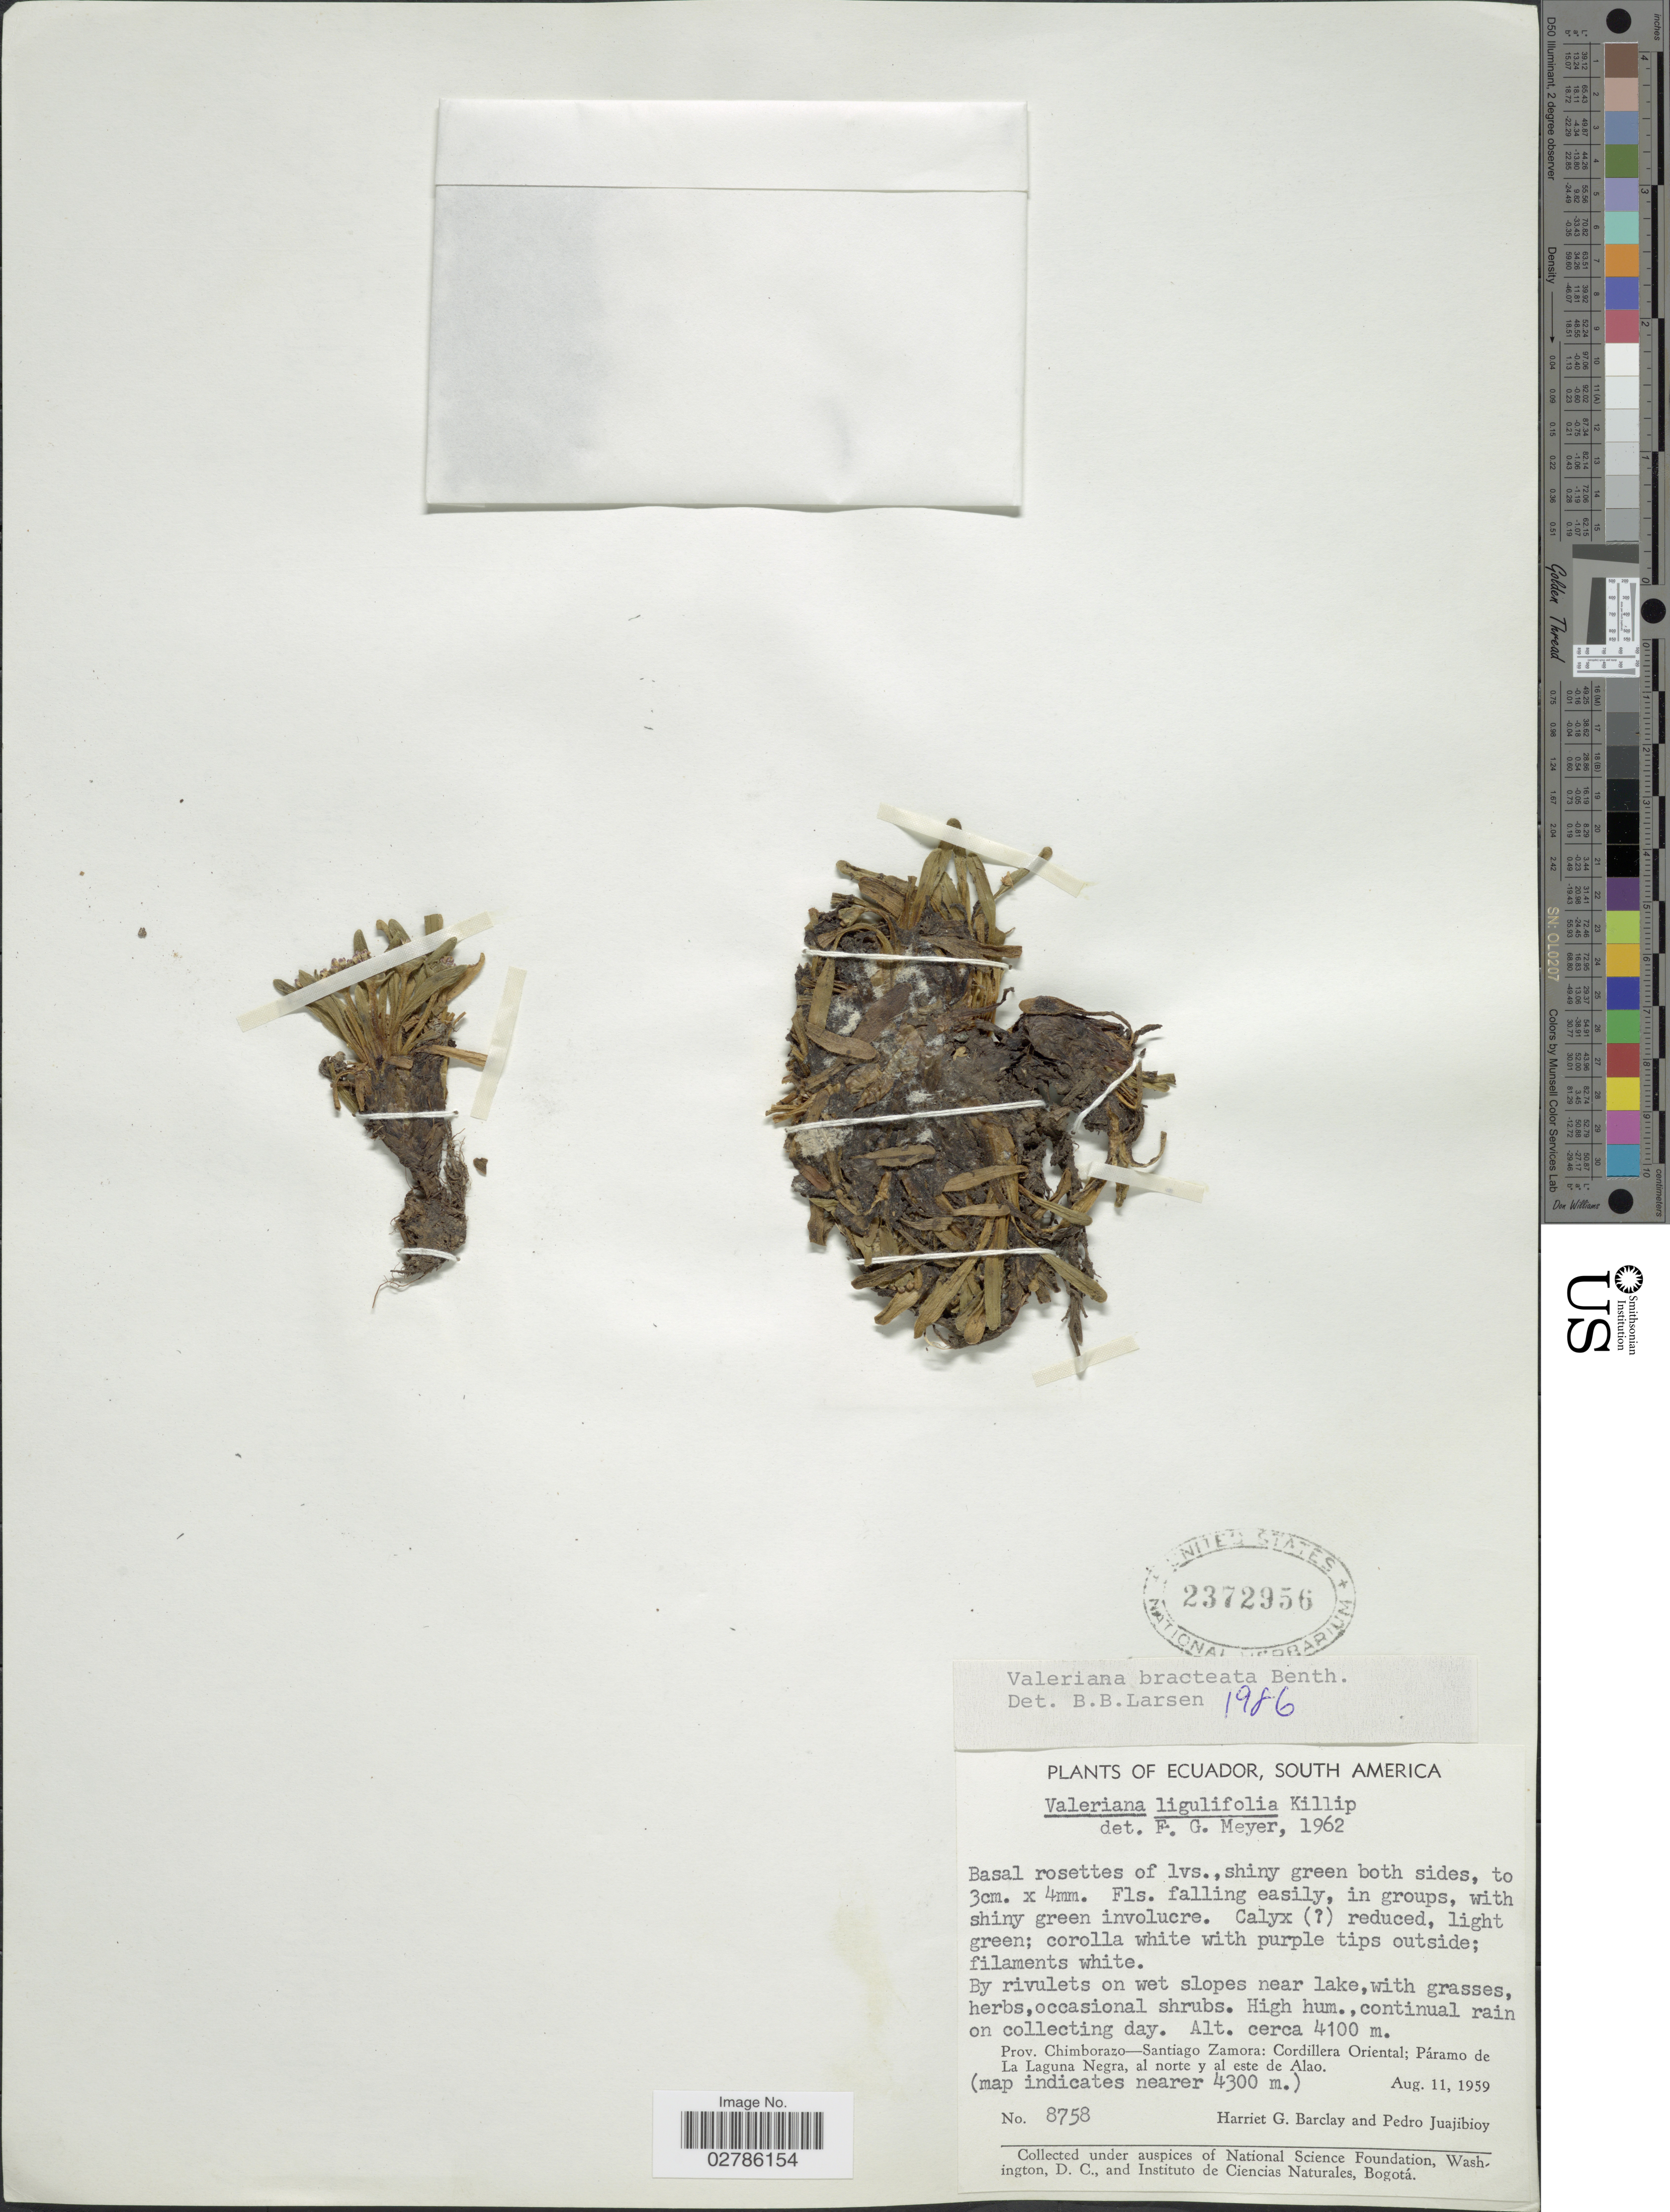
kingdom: Plantae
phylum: Tracheophyta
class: Magnoliopsida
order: Dipsacales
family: Caprifoliaceae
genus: Phyllactis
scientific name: Phyllactis bracteata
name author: (Benth.) Wedd.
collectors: H. G. Barclay & P. Juajibioy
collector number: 8758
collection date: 1959-08-11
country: Ecuador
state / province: Chimborazo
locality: Prov. Chimborazo-Santiago Zamora, Cordillera Oriental, Páramo de La Laguna Negra, al norte y al este de Alao, (map indicates nearer 4300 m).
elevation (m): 4100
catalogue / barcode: US 2372956